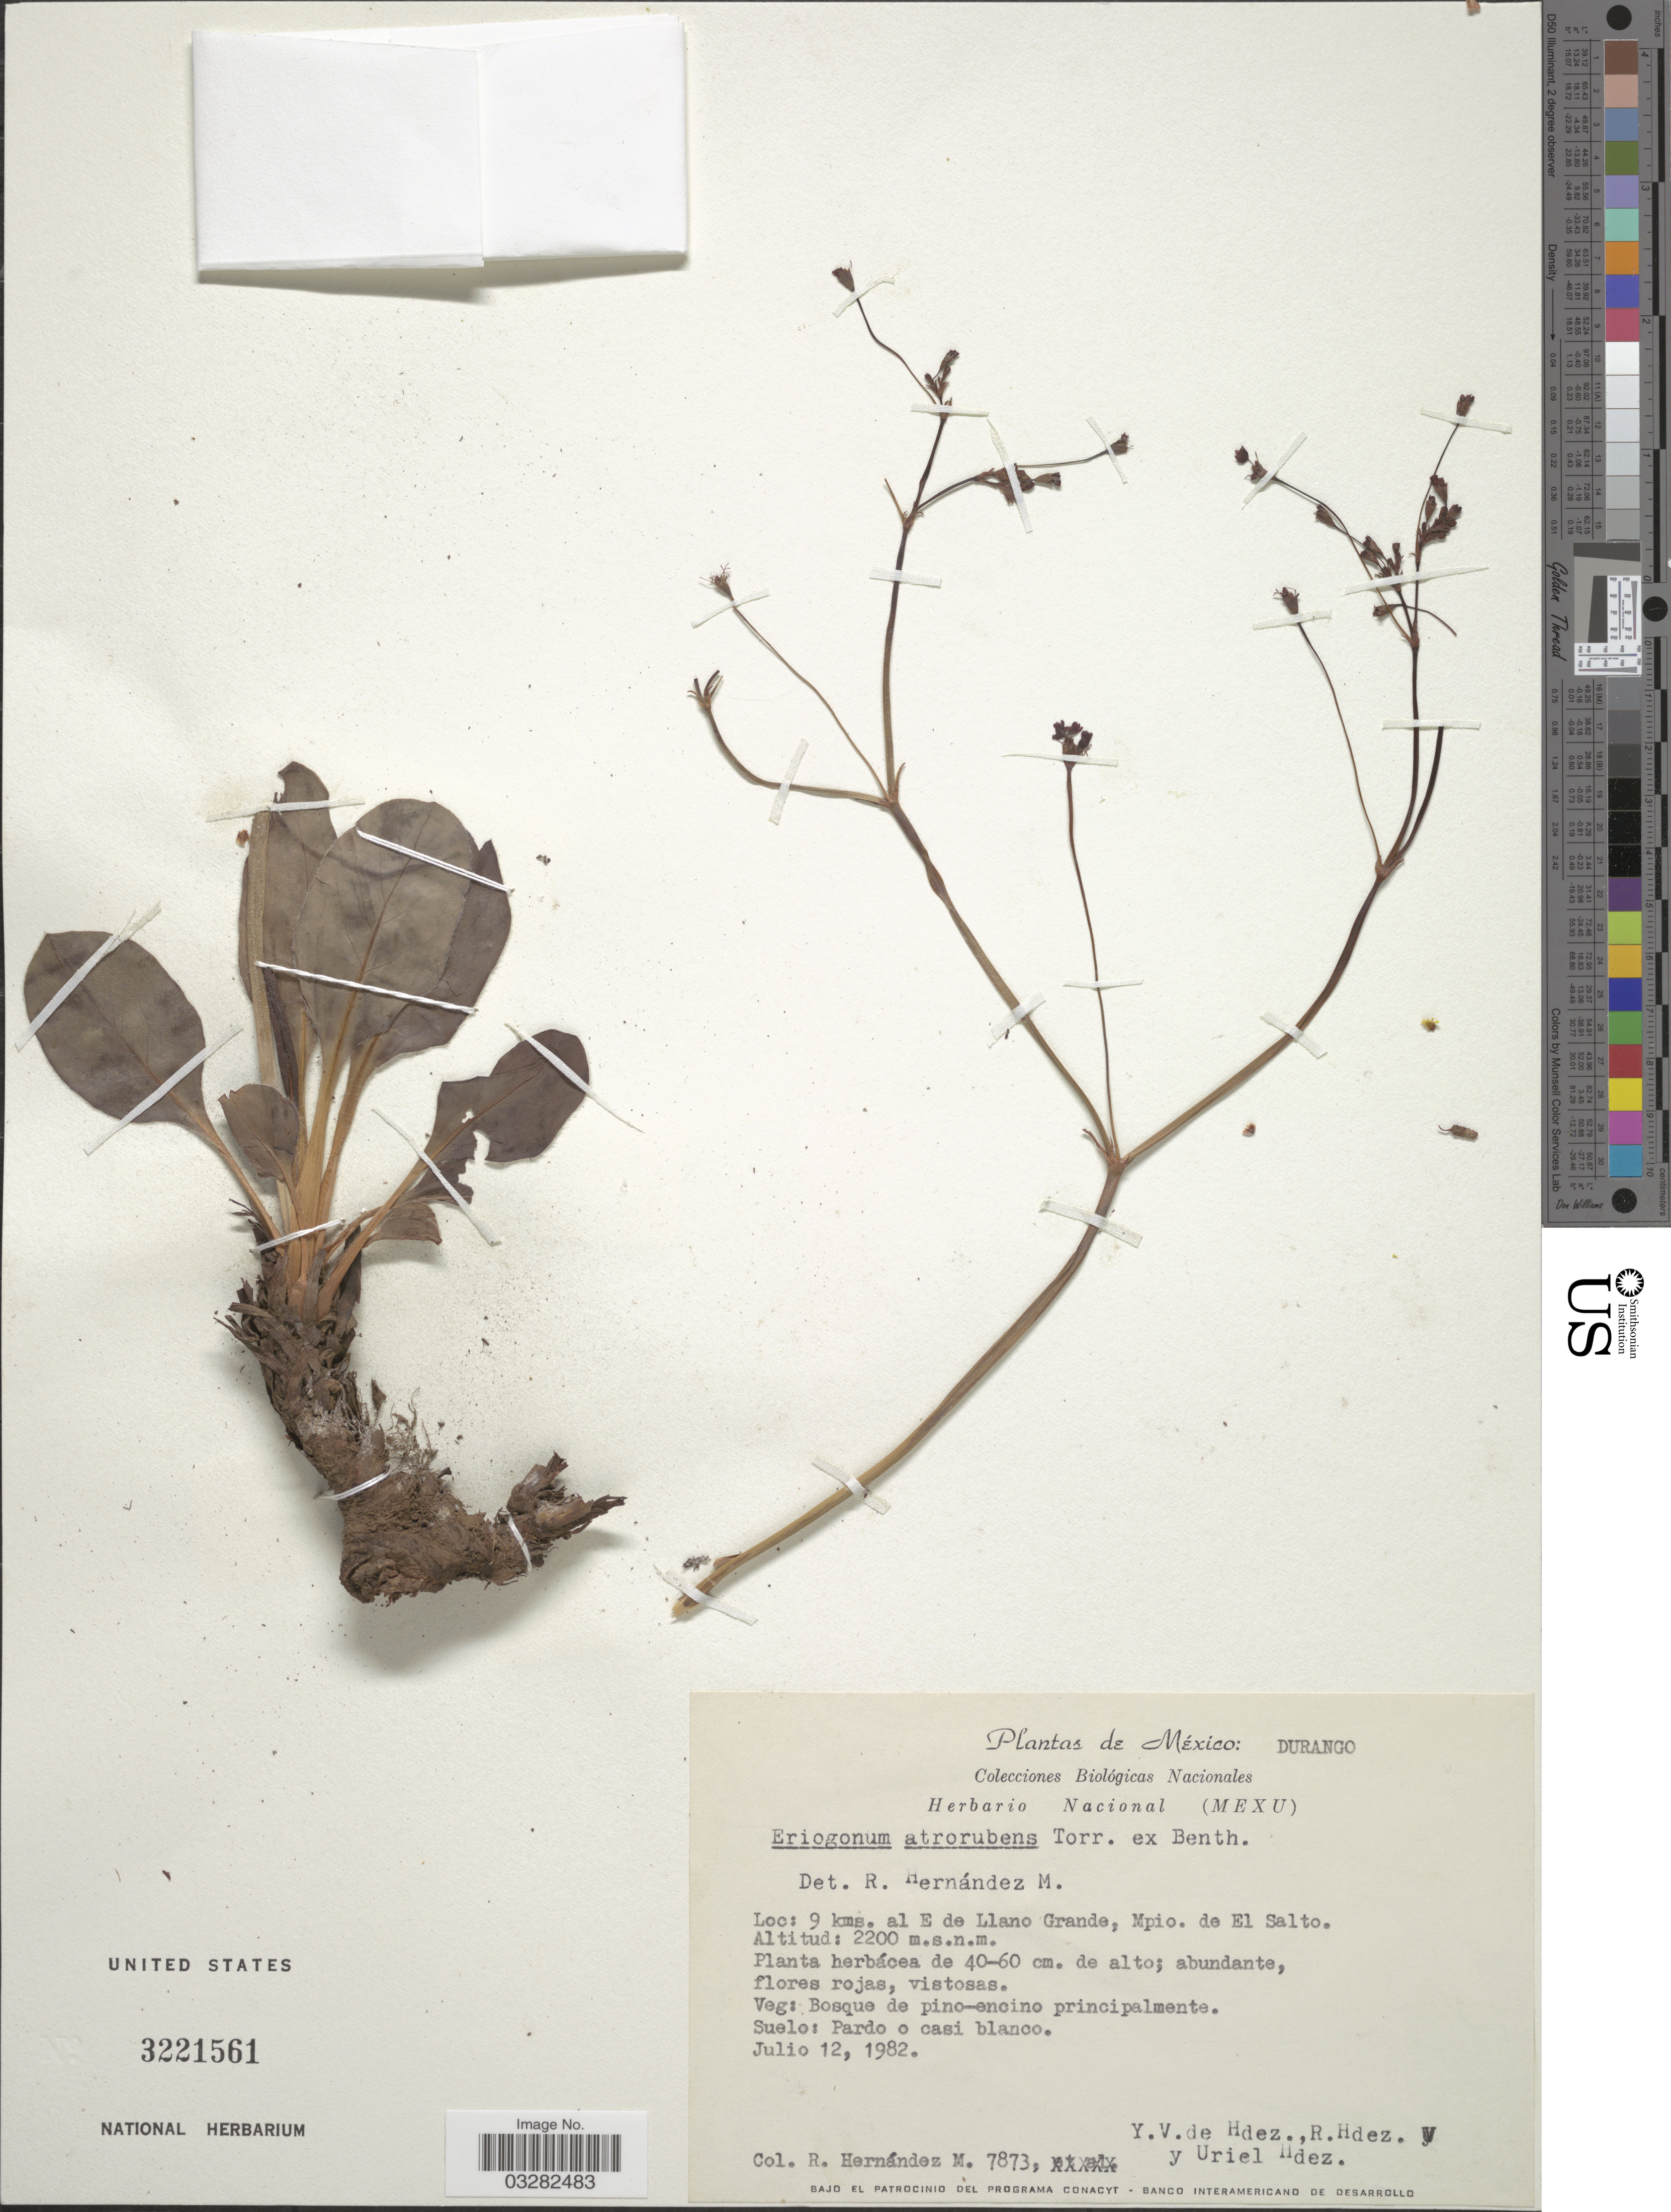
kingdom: Plantae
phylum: Tracheophyta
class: Magnoliopsida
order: Caryophyllales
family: Polygonaceae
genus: Eriogonum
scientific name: Eriogonum atrorubens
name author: Engelm.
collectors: R. Hernández M., Y. V. De Hdez, R. Hdez.-V. & U. Hernández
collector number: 7873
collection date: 1982-07-12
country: Mexico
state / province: Durango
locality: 9 kms. al E de Llano Grande, Mpio. de El Salto.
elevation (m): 2200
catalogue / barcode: US 3221561